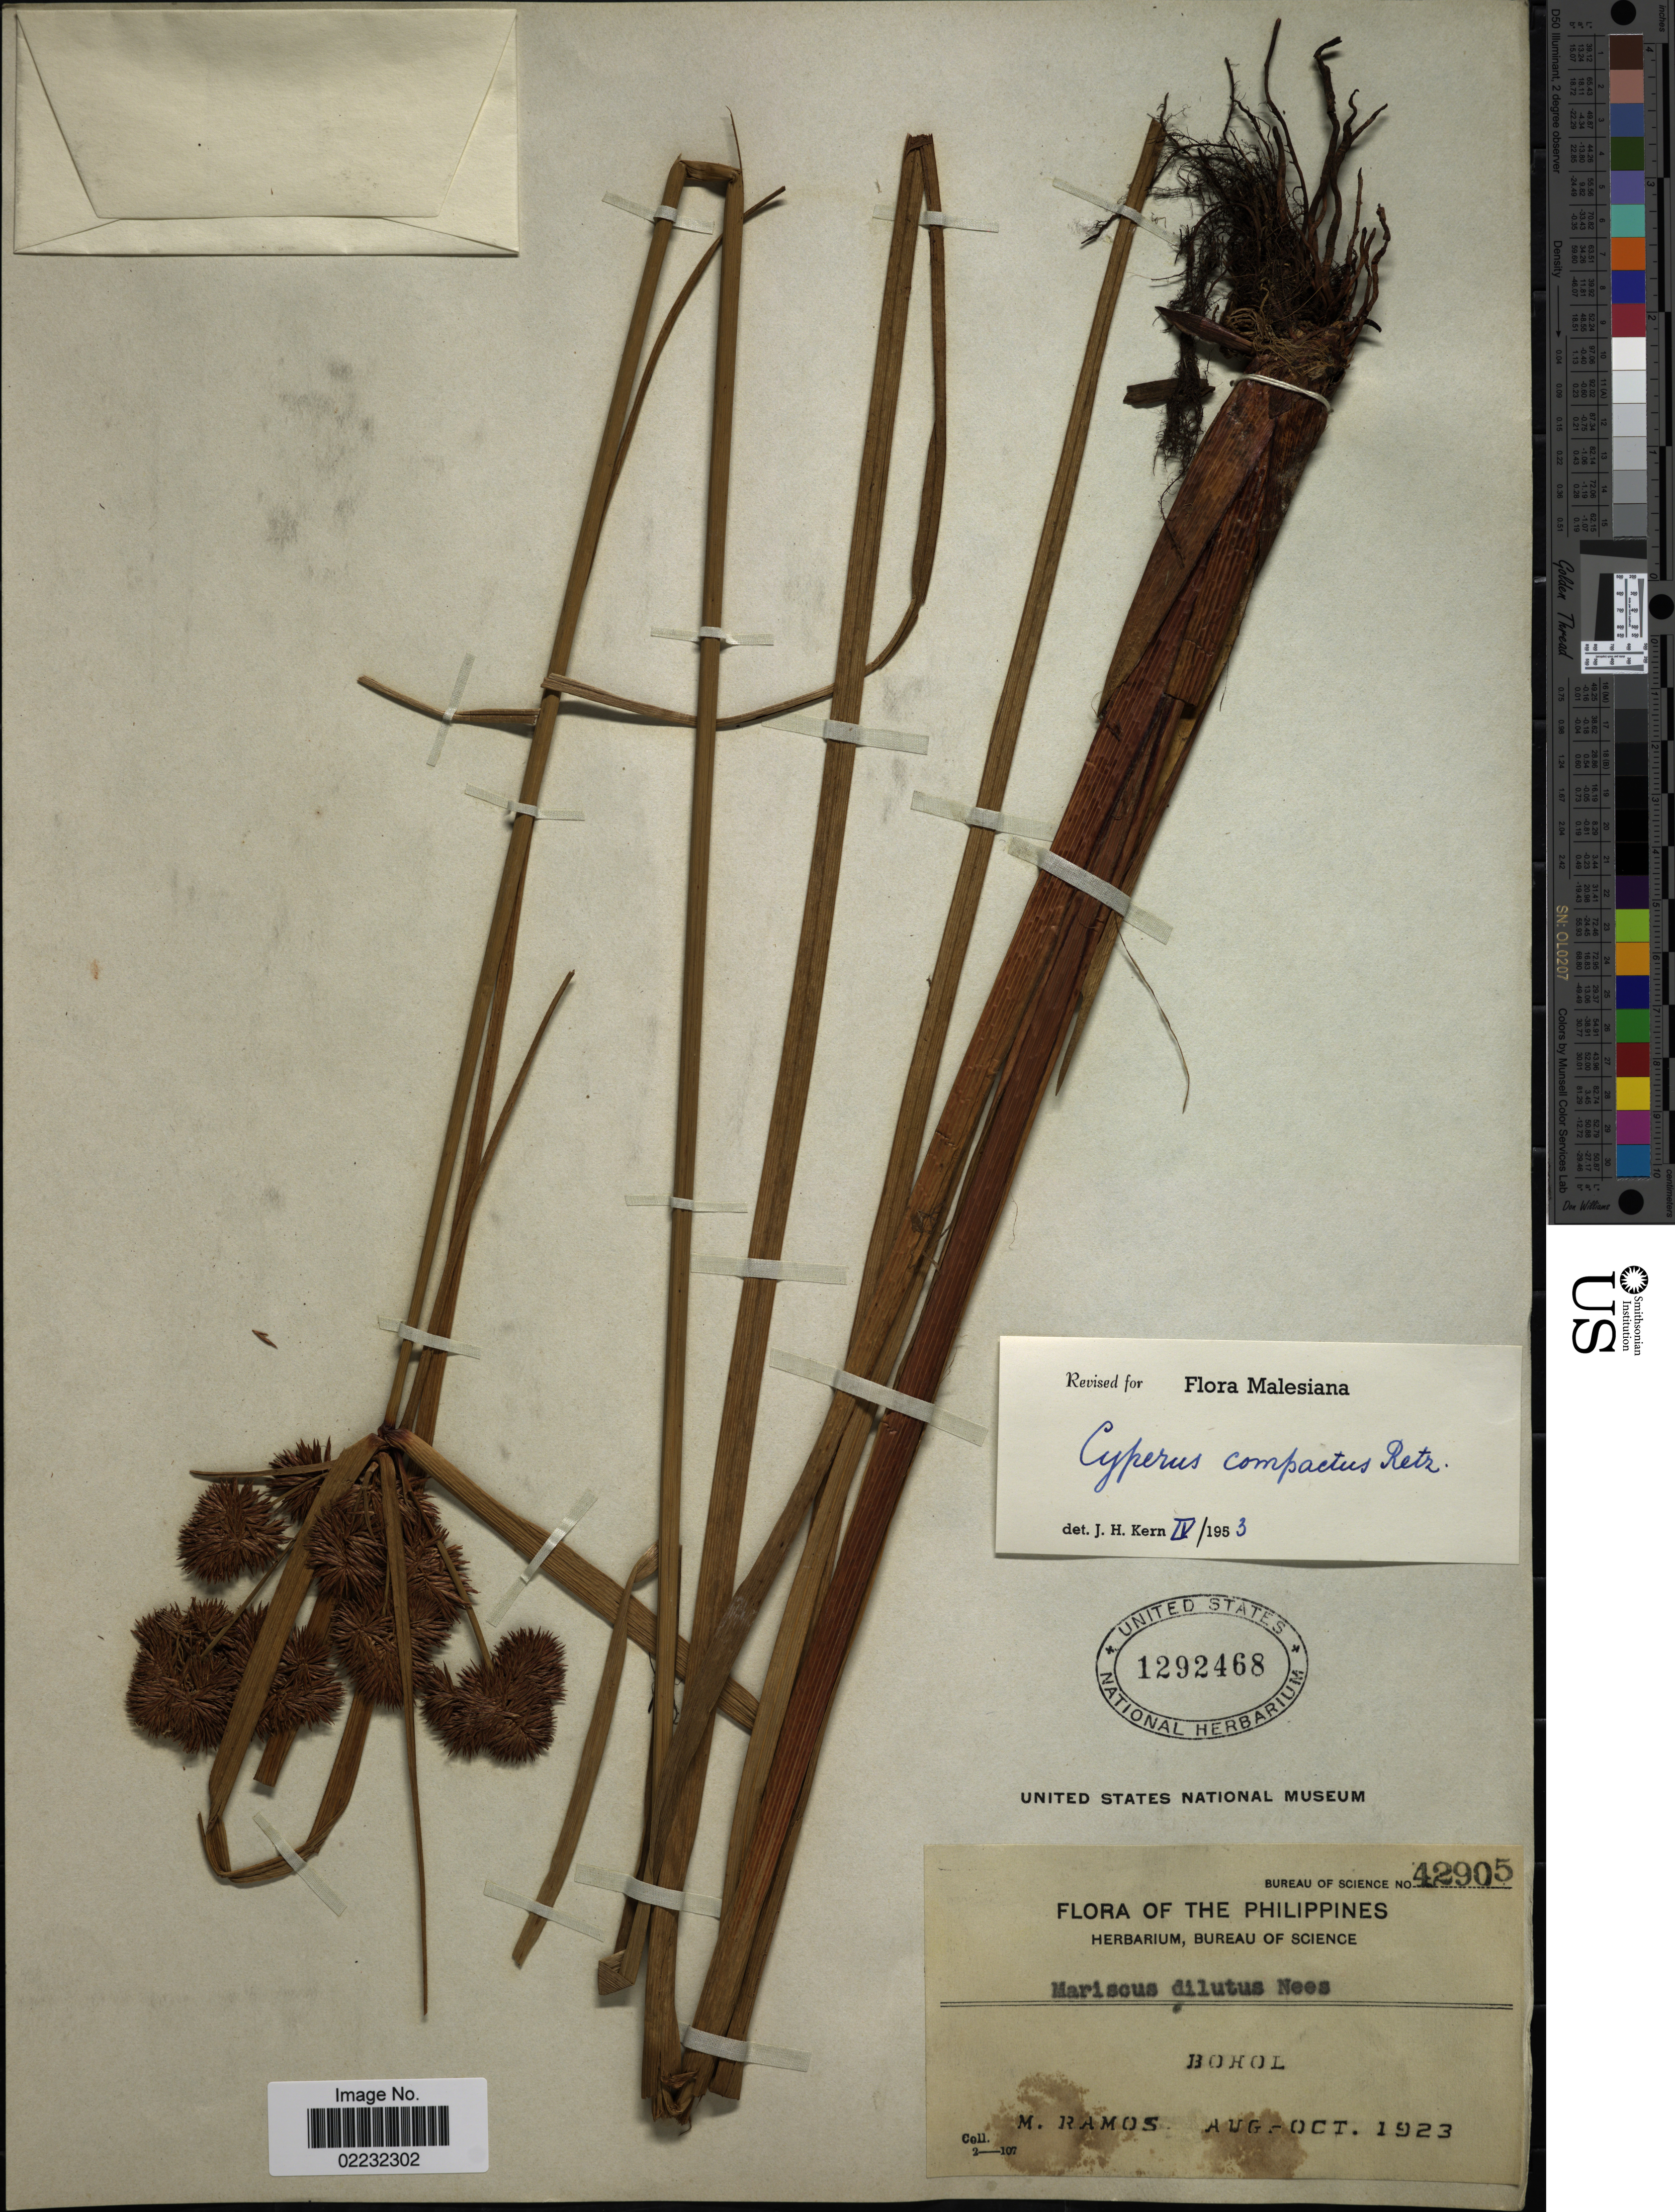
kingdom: Plantae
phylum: Tracheophyta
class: Liliopsida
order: Poales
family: Cyperaceae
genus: Cyperus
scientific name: Cyperus compactus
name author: Retz.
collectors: M. Ramos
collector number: Bureau of Science 42905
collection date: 1923-08/1923-10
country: Philippines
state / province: Central Visayas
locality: Bohol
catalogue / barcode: US 1292468